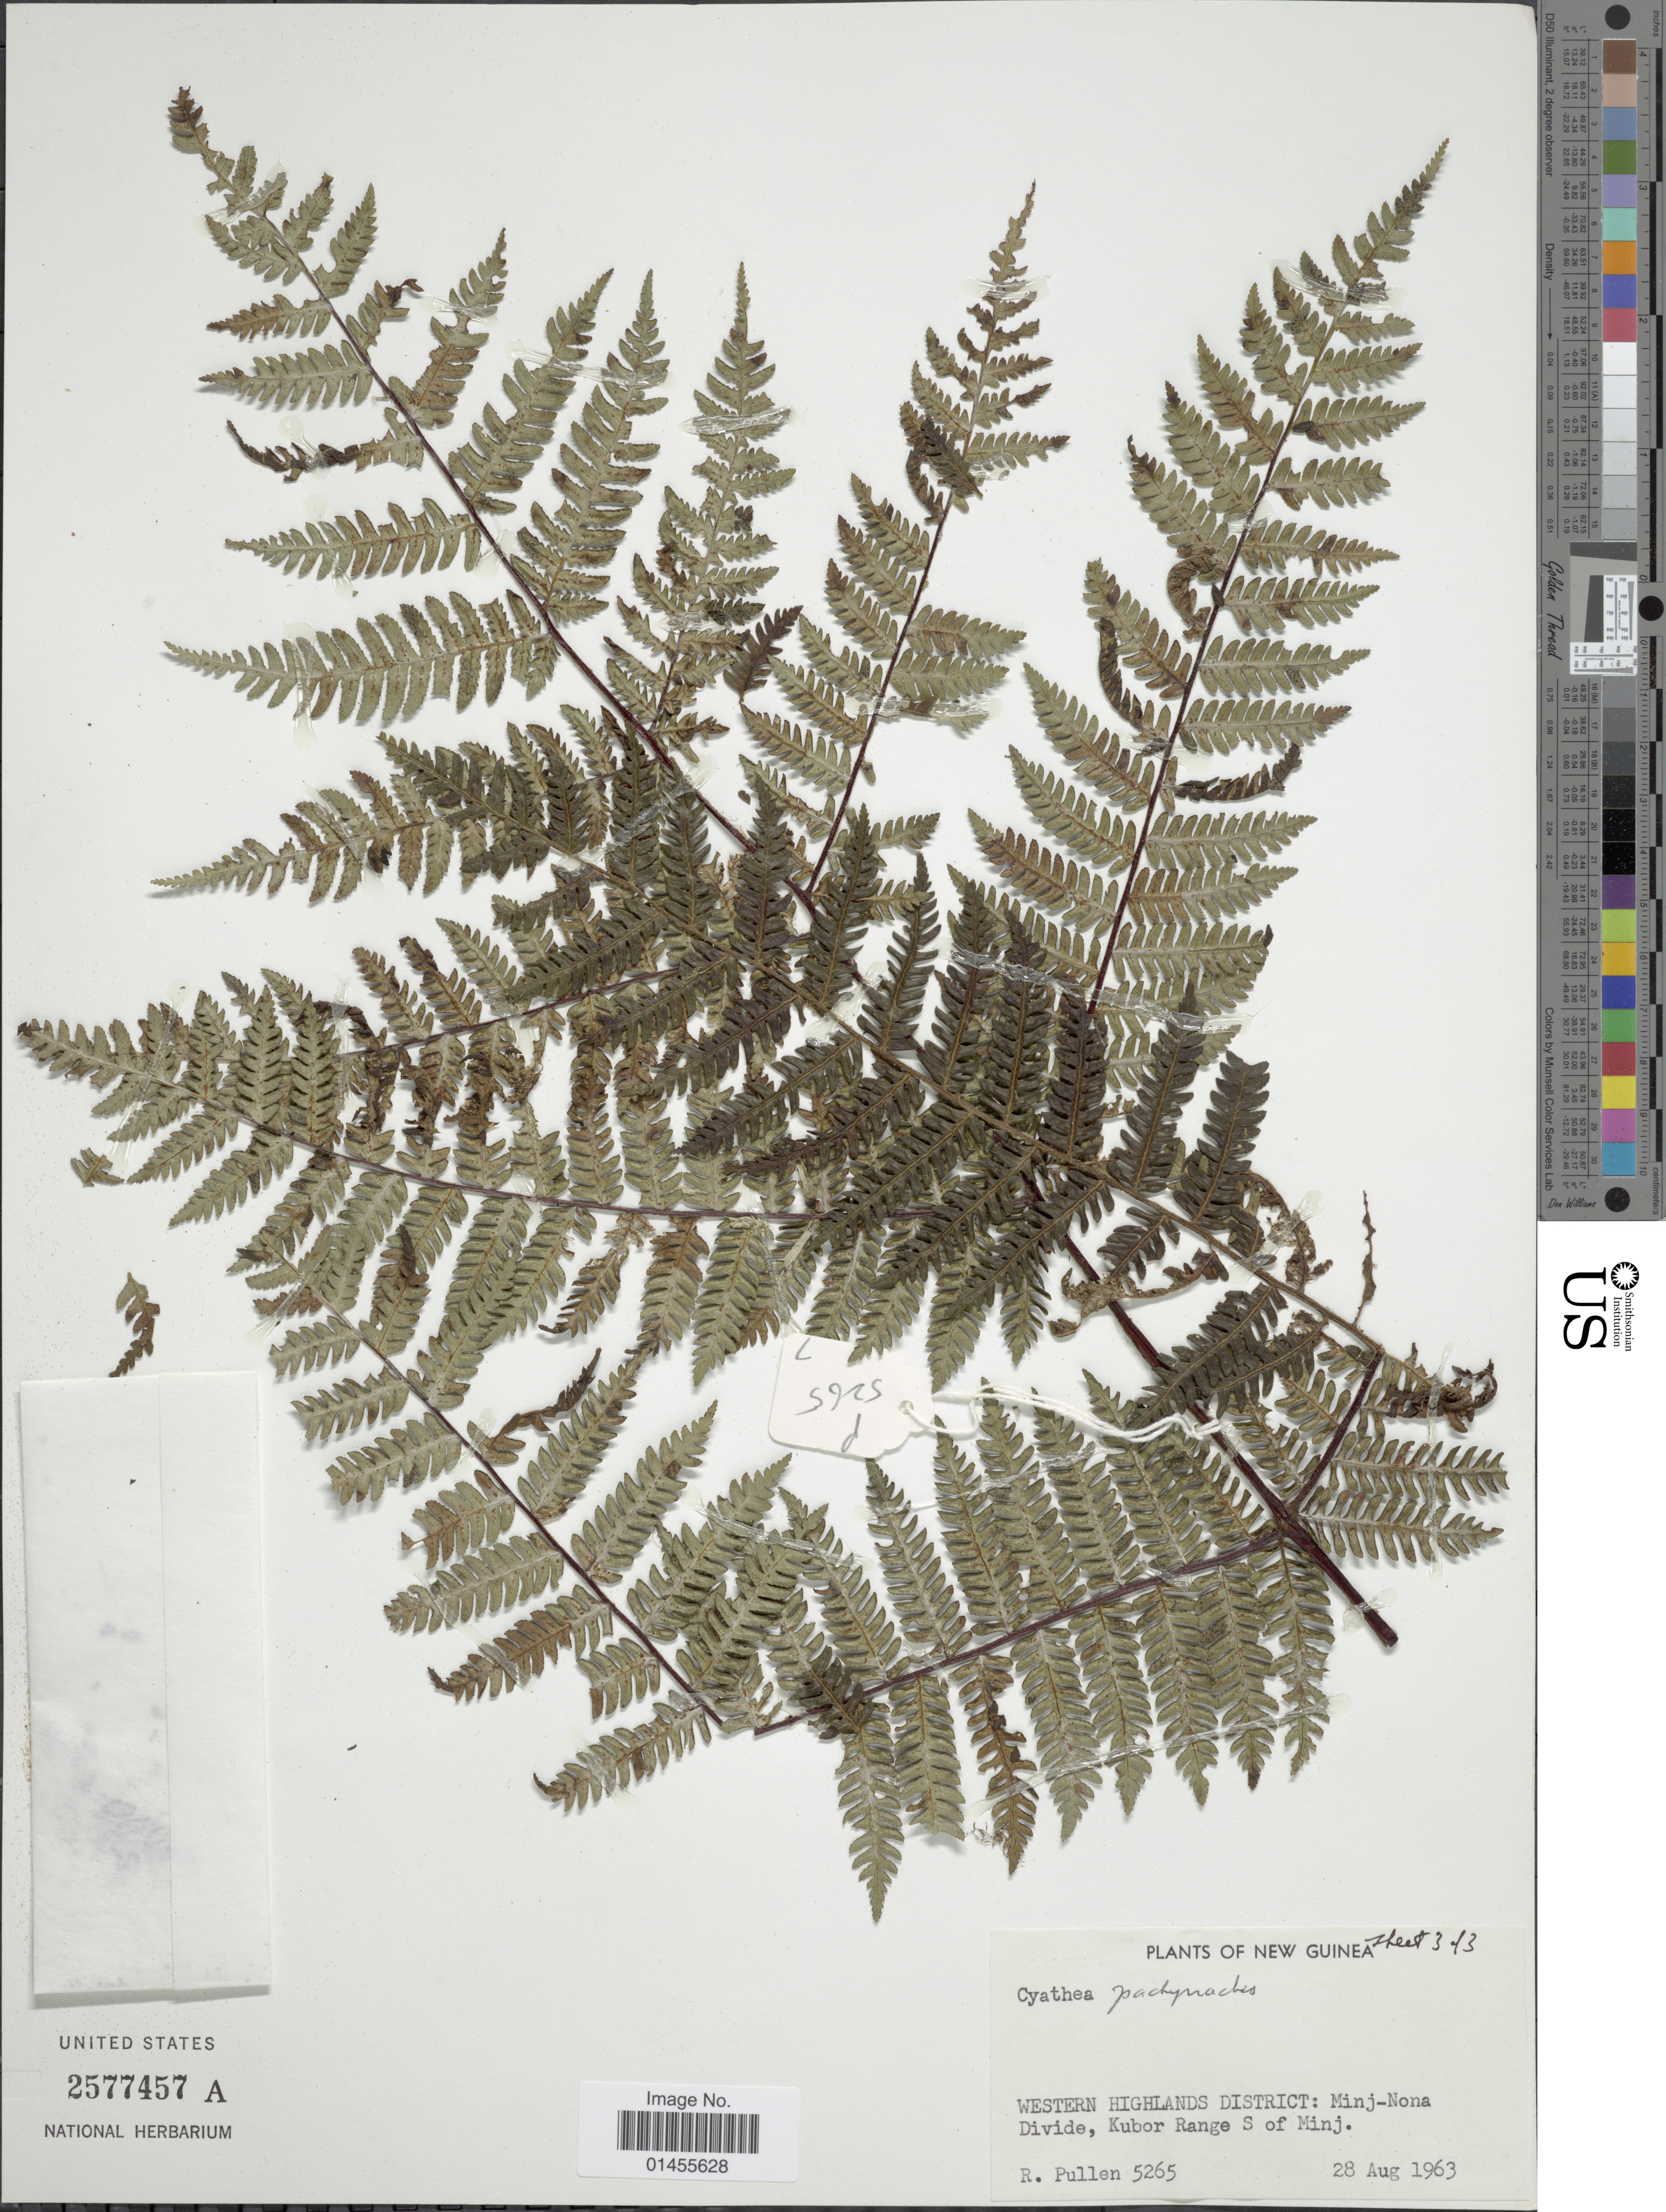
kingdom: Plantae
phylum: Tracheophyta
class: Polypodiopsida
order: Cyatheales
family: Cyatheaceae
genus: Alsophila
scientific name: Alsophila pachyrrhachis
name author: (Copel.) R.M. Tryon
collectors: R. Pullen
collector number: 5265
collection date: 1963-09-28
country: Papua New Guinea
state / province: Western Highlands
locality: New Guinea. Western Highlands District: Minj-Nona Divide, Kubor Range S of Minj-Nona Divide, Kubor Range S. of Minj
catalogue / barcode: US 2577457A